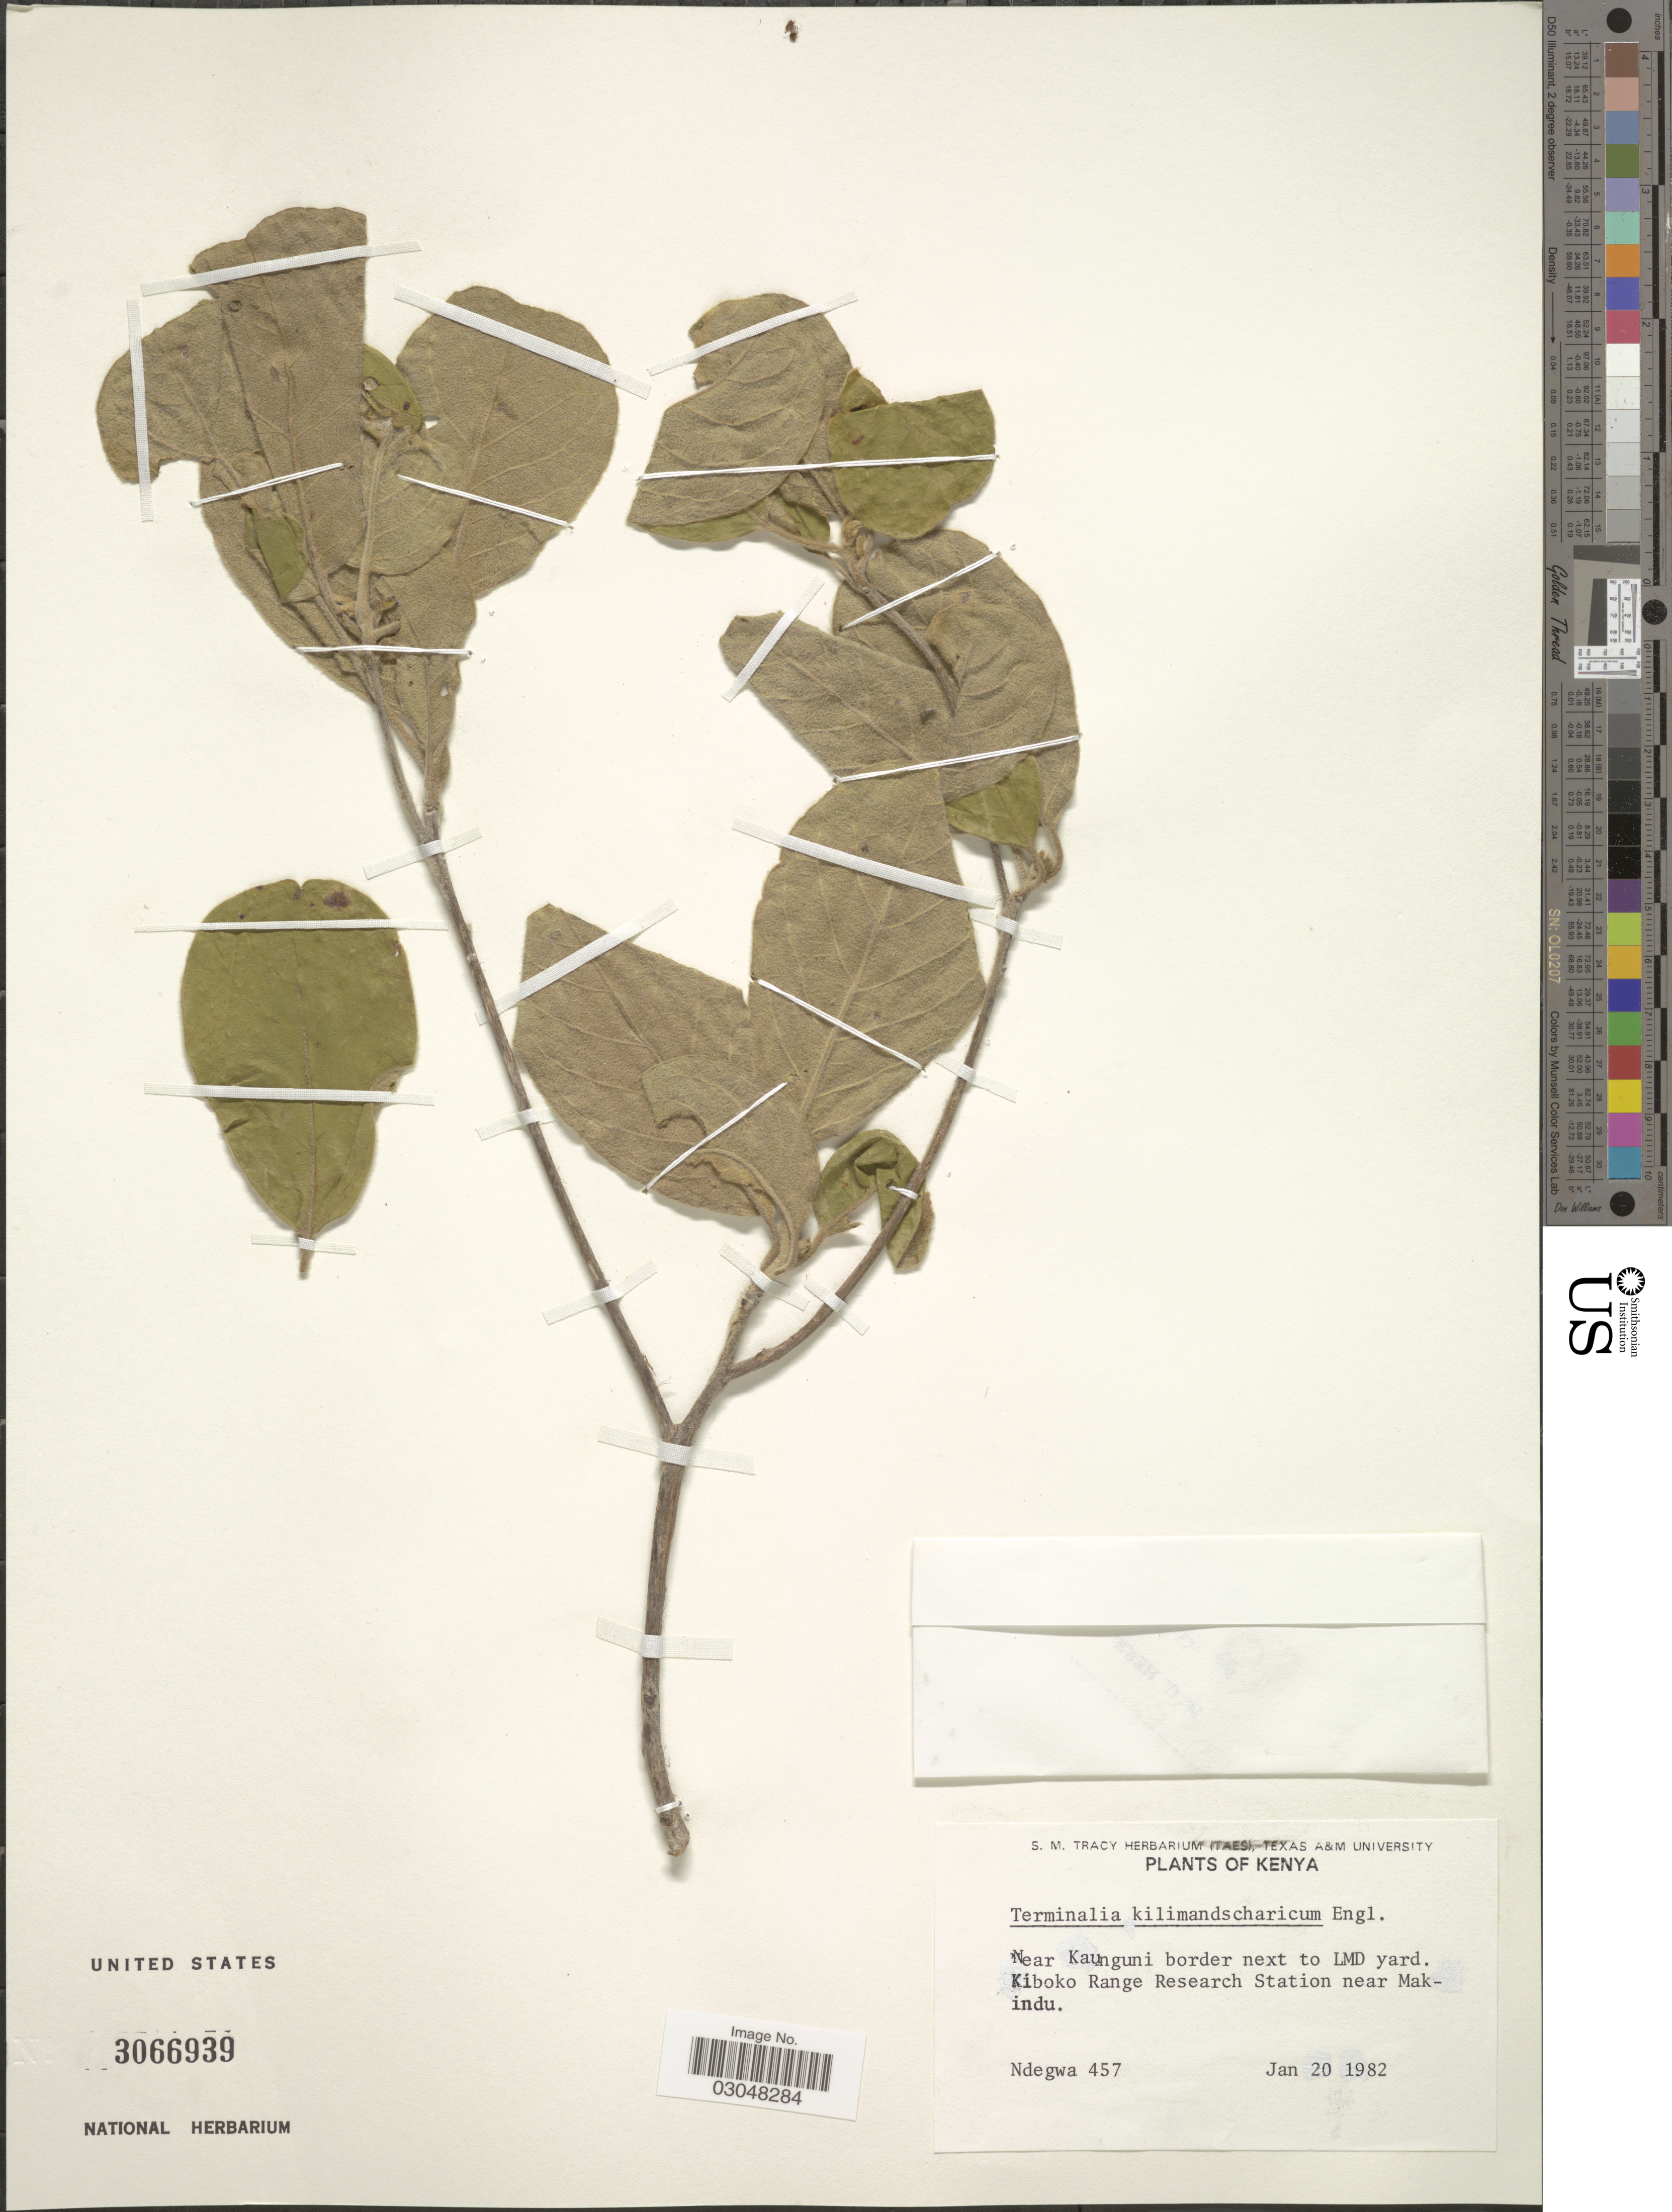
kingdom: Plantae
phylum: Tracheophyta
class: Magnoliopsida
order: Myrtales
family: Combretaceae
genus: Terminalia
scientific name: Terminalia kilimandscharica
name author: Engl.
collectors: -. Ndegwa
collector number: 457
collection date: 1982-01-20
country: Kenya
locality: Near Kaunguni border next to LMD yard. Kiboko Range Research Station near Makindu.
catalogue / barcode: US 3066939